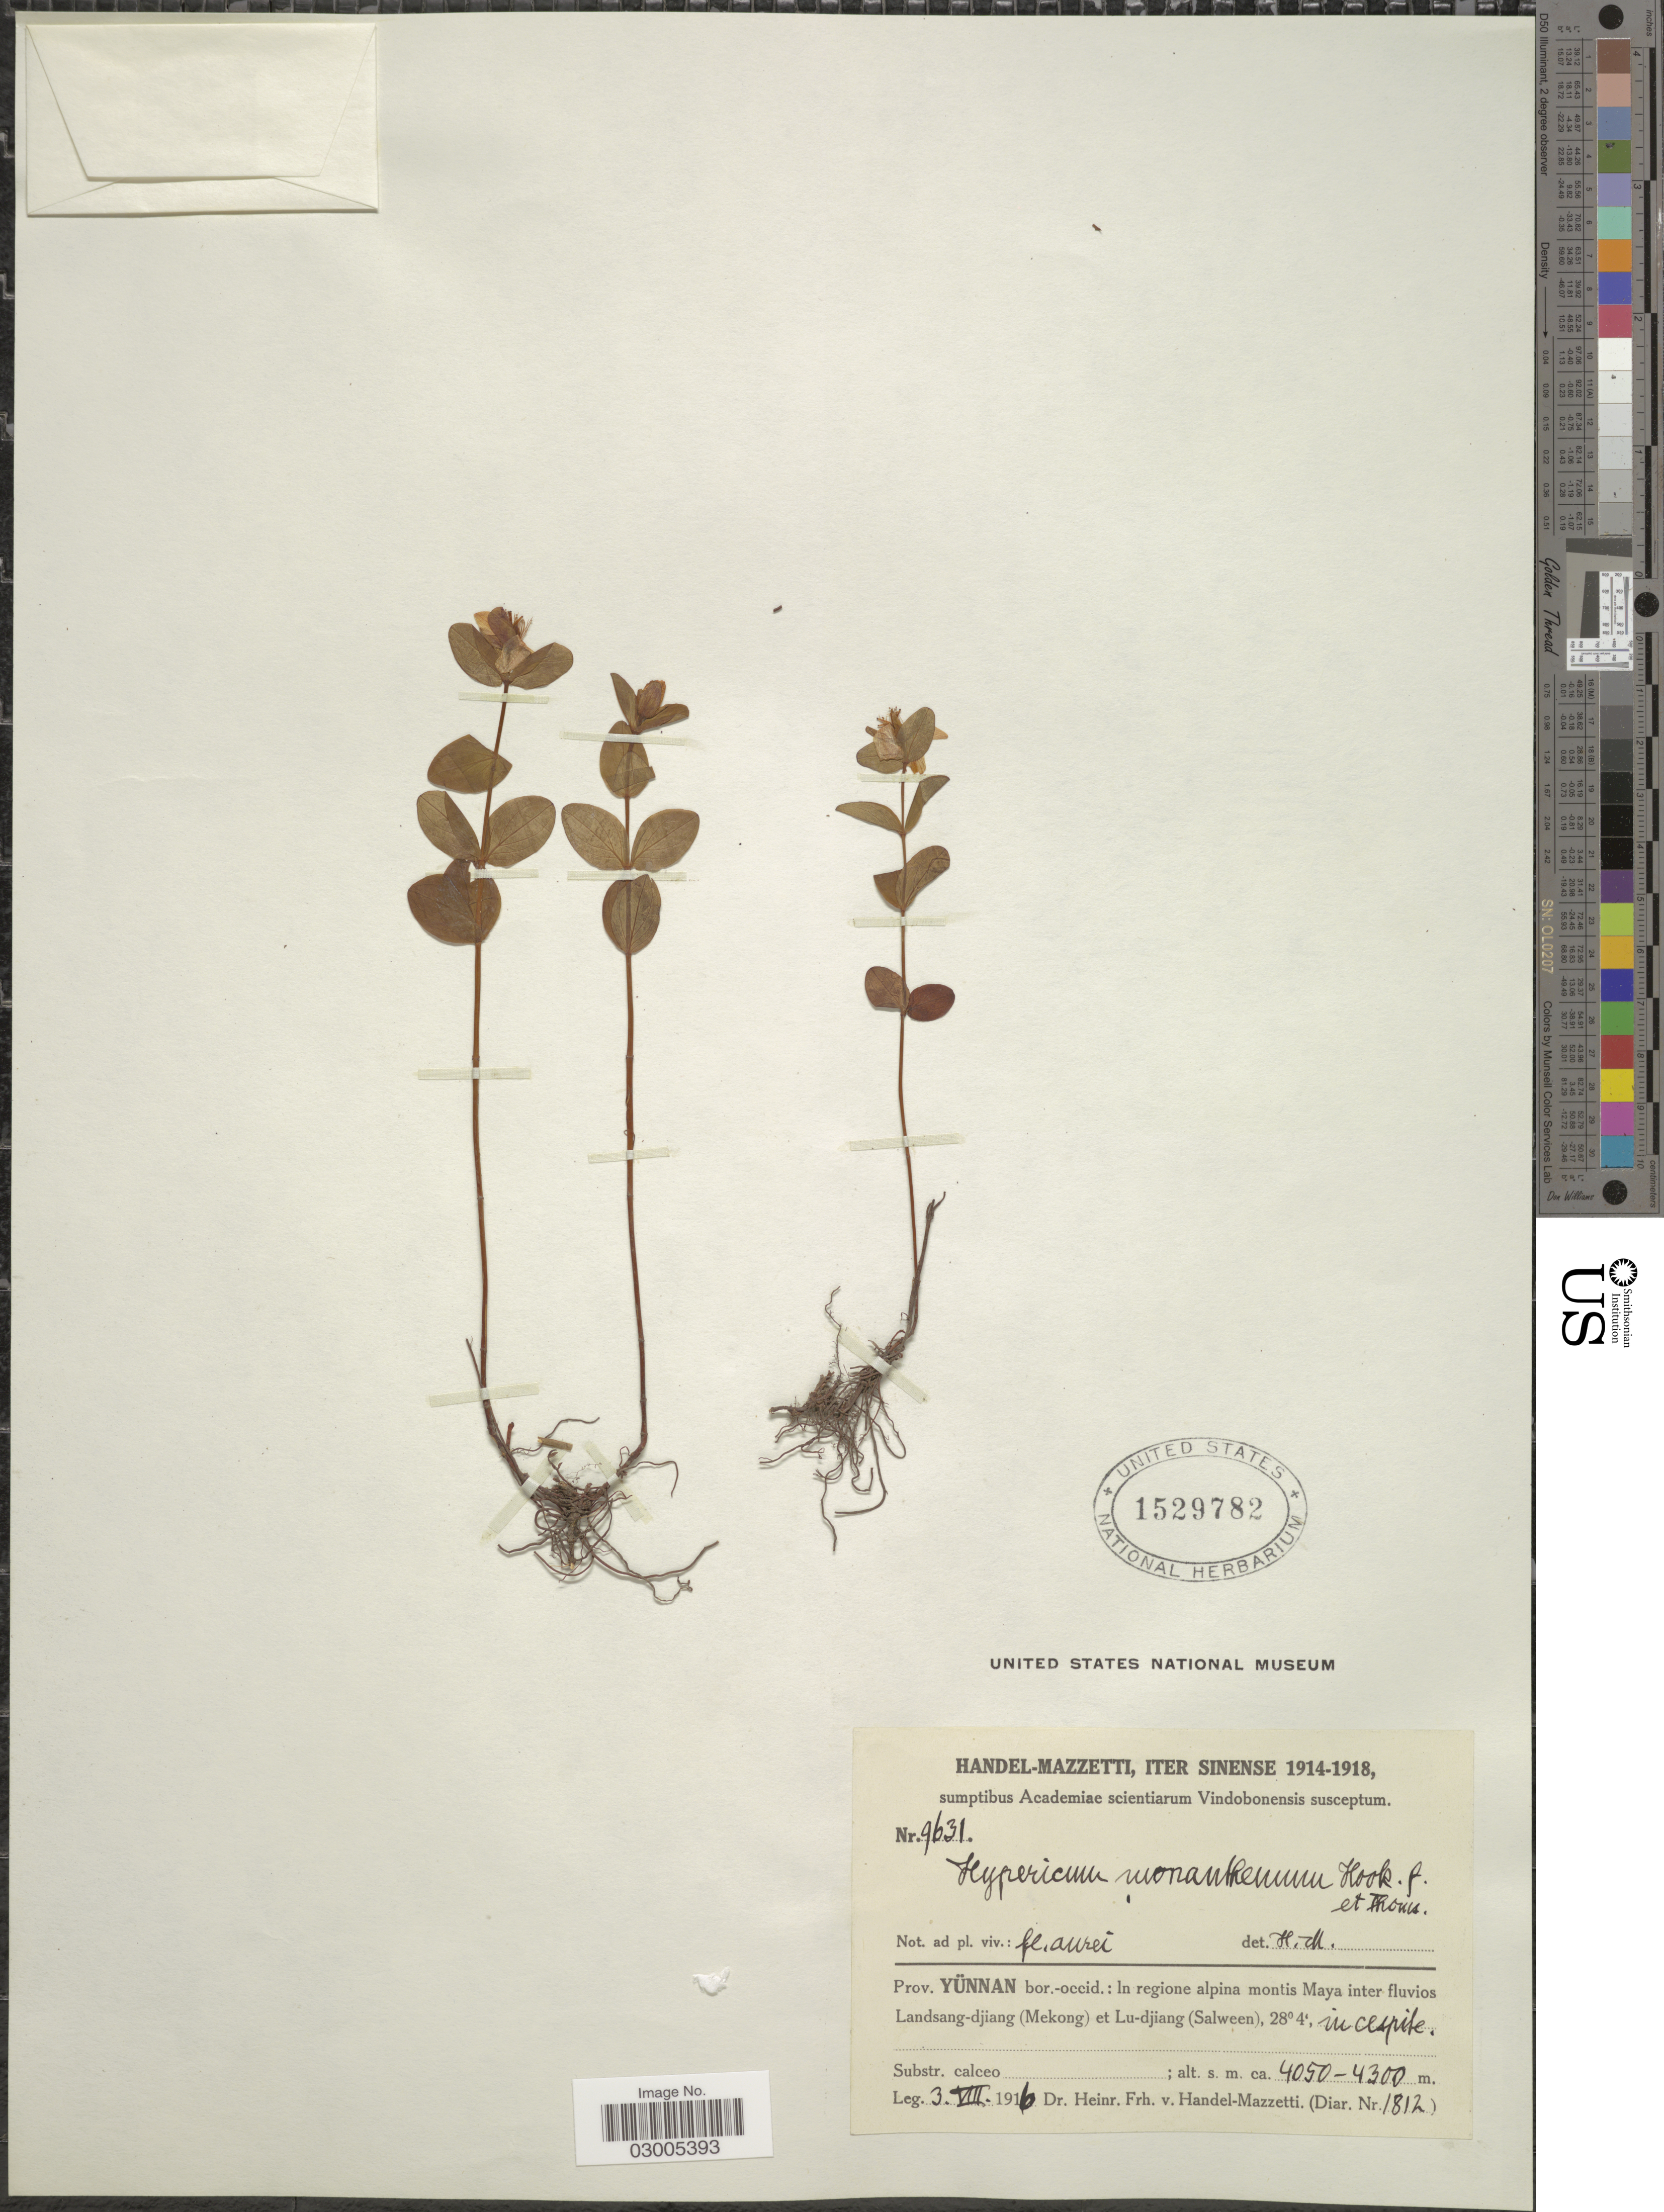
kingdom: Plantae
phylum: Tracheophyta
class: Magnoliopsida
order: Malpighiales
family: Hypericaceae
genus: Hypericum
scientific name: Hypericum monanthemum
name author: Hook. f. & Thomson ex Dyer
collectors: H. Handel-Mazzetti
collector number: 9631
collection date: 1916-08-03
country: China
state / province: Yunnan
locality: Bor. occid.: In regione alpina montis Maya inter fluvios Landsang-djiang (Mekong) et Lu-djiang (Salween), in cespise [interpreted].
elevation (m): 4050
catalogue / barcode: US 1529782